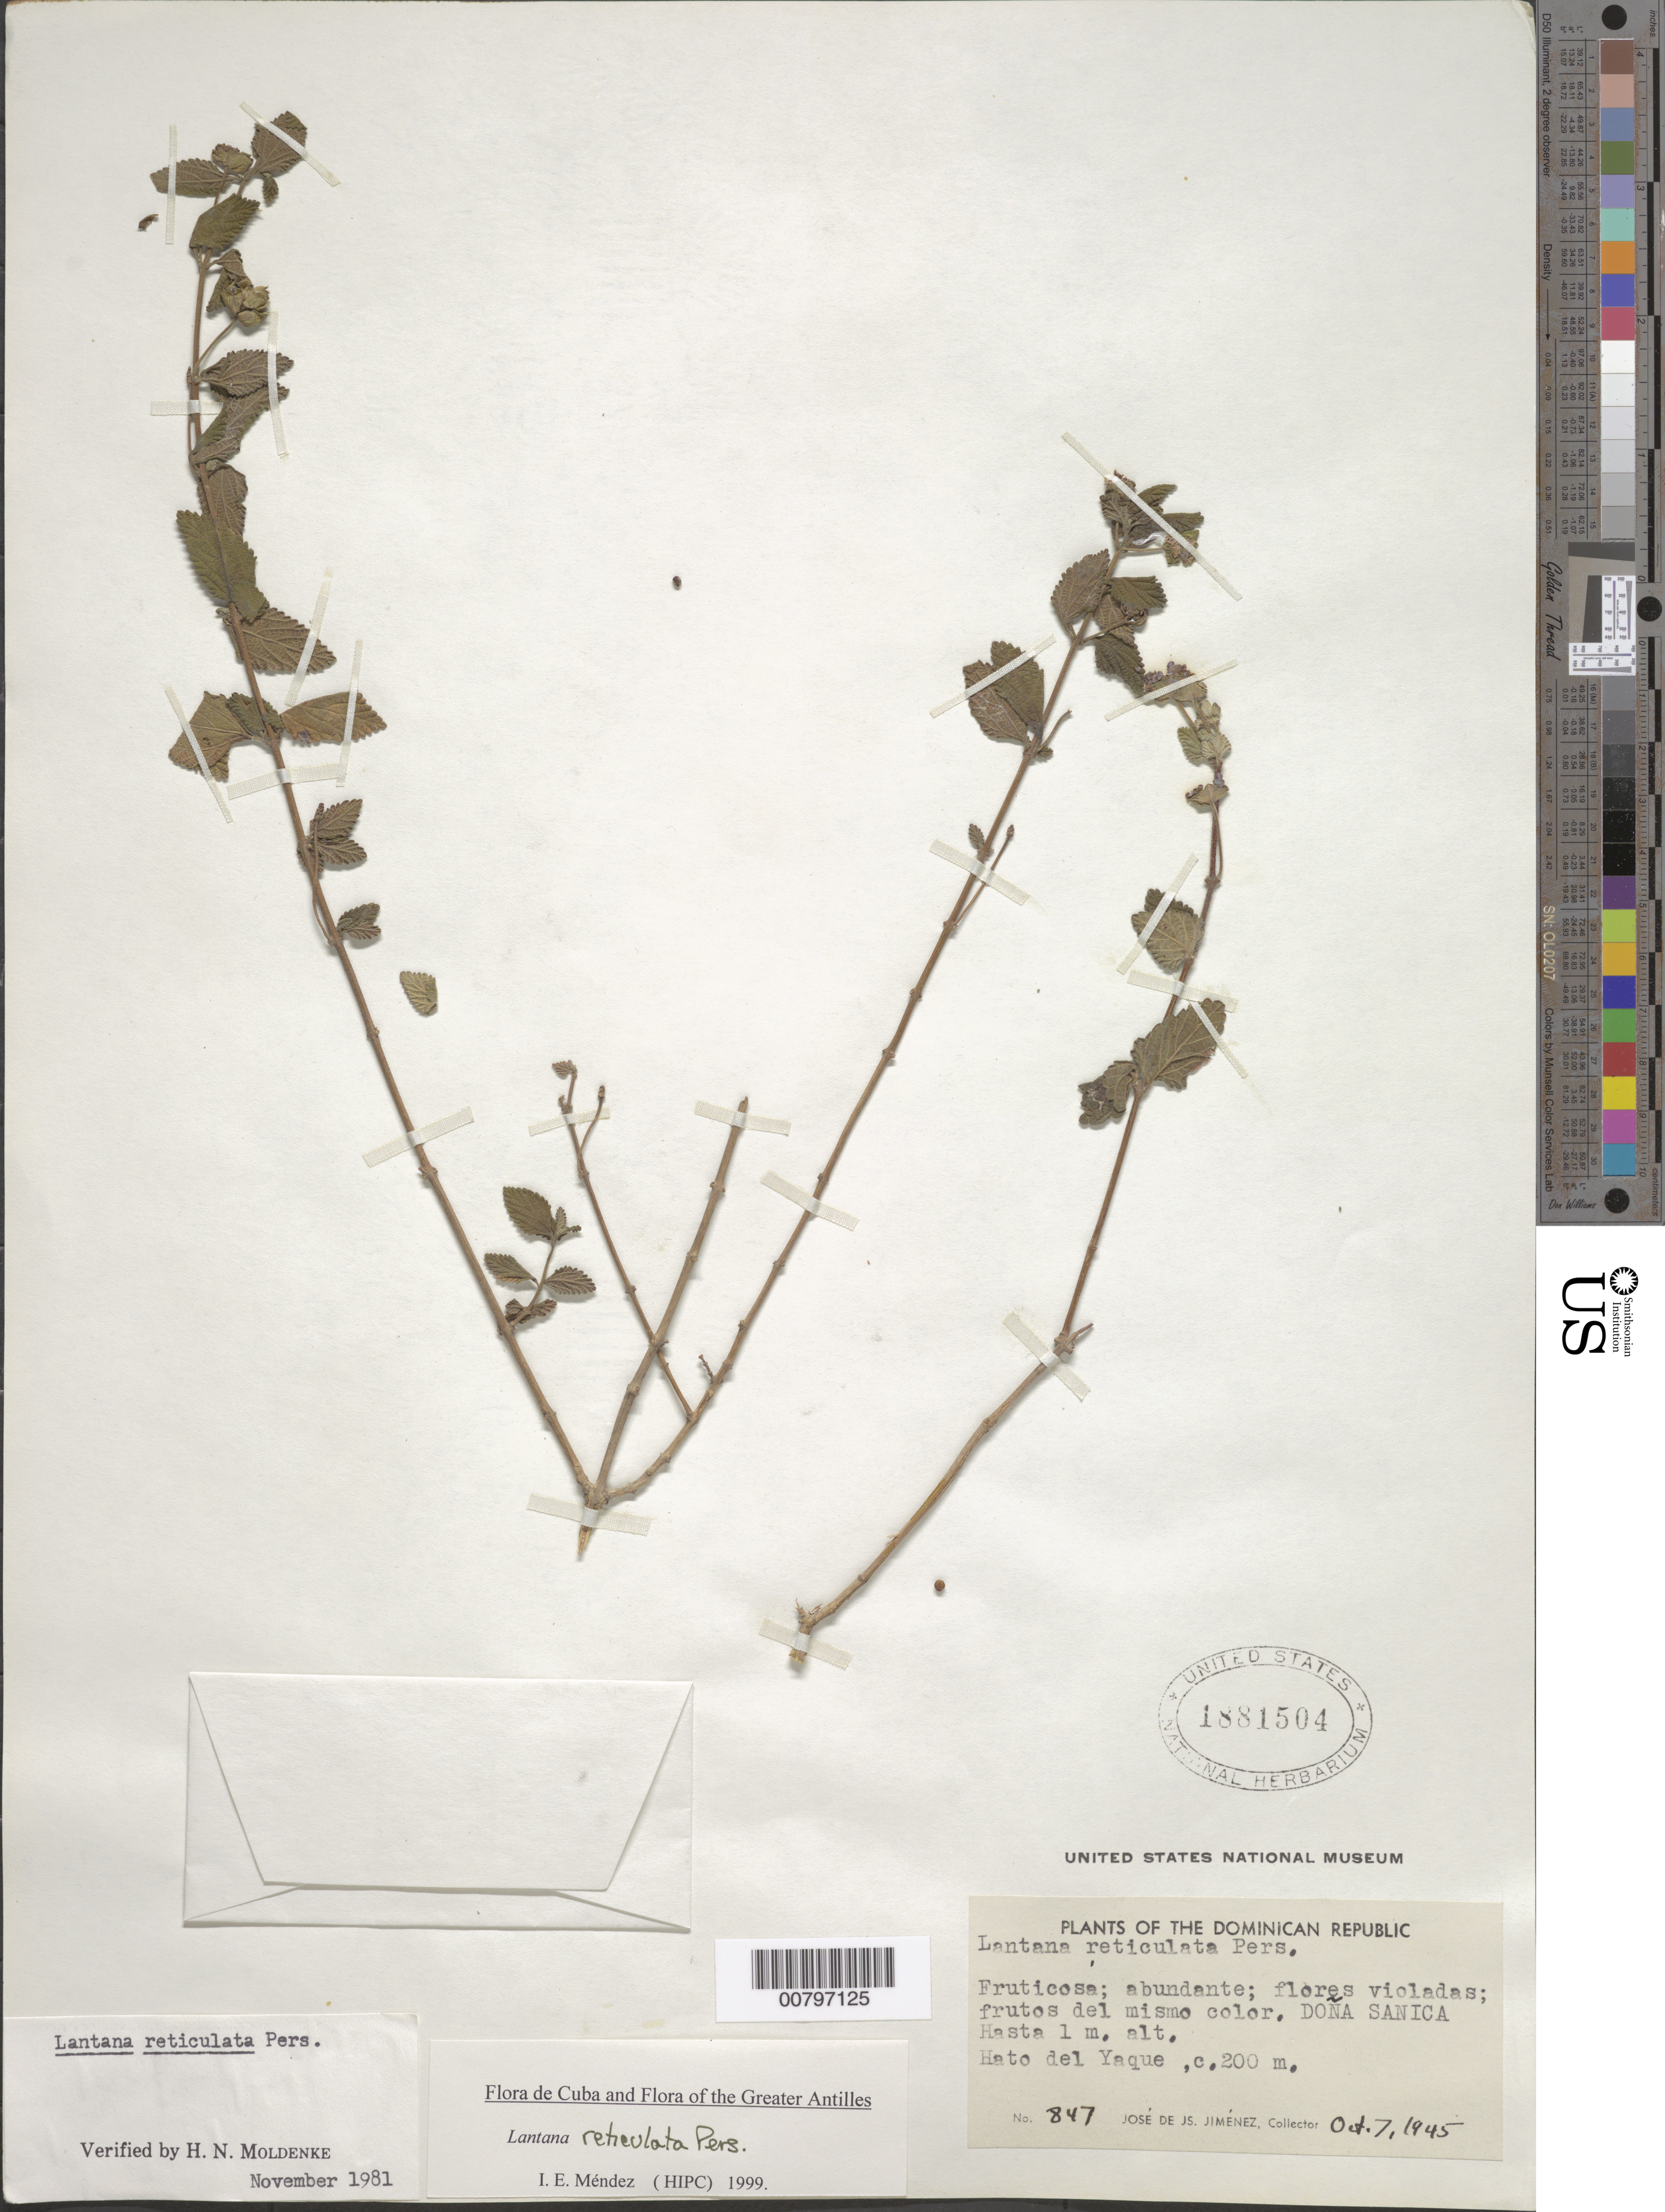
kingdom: Plantae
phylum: Tracheophyta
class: Magnoliopsida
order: Lamiales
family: Verbenaceae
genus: Lantana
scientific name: Lantana reticulata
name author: Pers.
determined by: Méndez, Isidro E., (HIPC)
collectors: J. J. Jiménez Almonte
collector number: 847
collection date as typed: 07 Oct 1945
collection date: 1945-10-07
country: Dominican Republic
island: Hispaniola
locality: Hato del Yaque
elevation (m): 200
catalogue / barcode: US 1881504